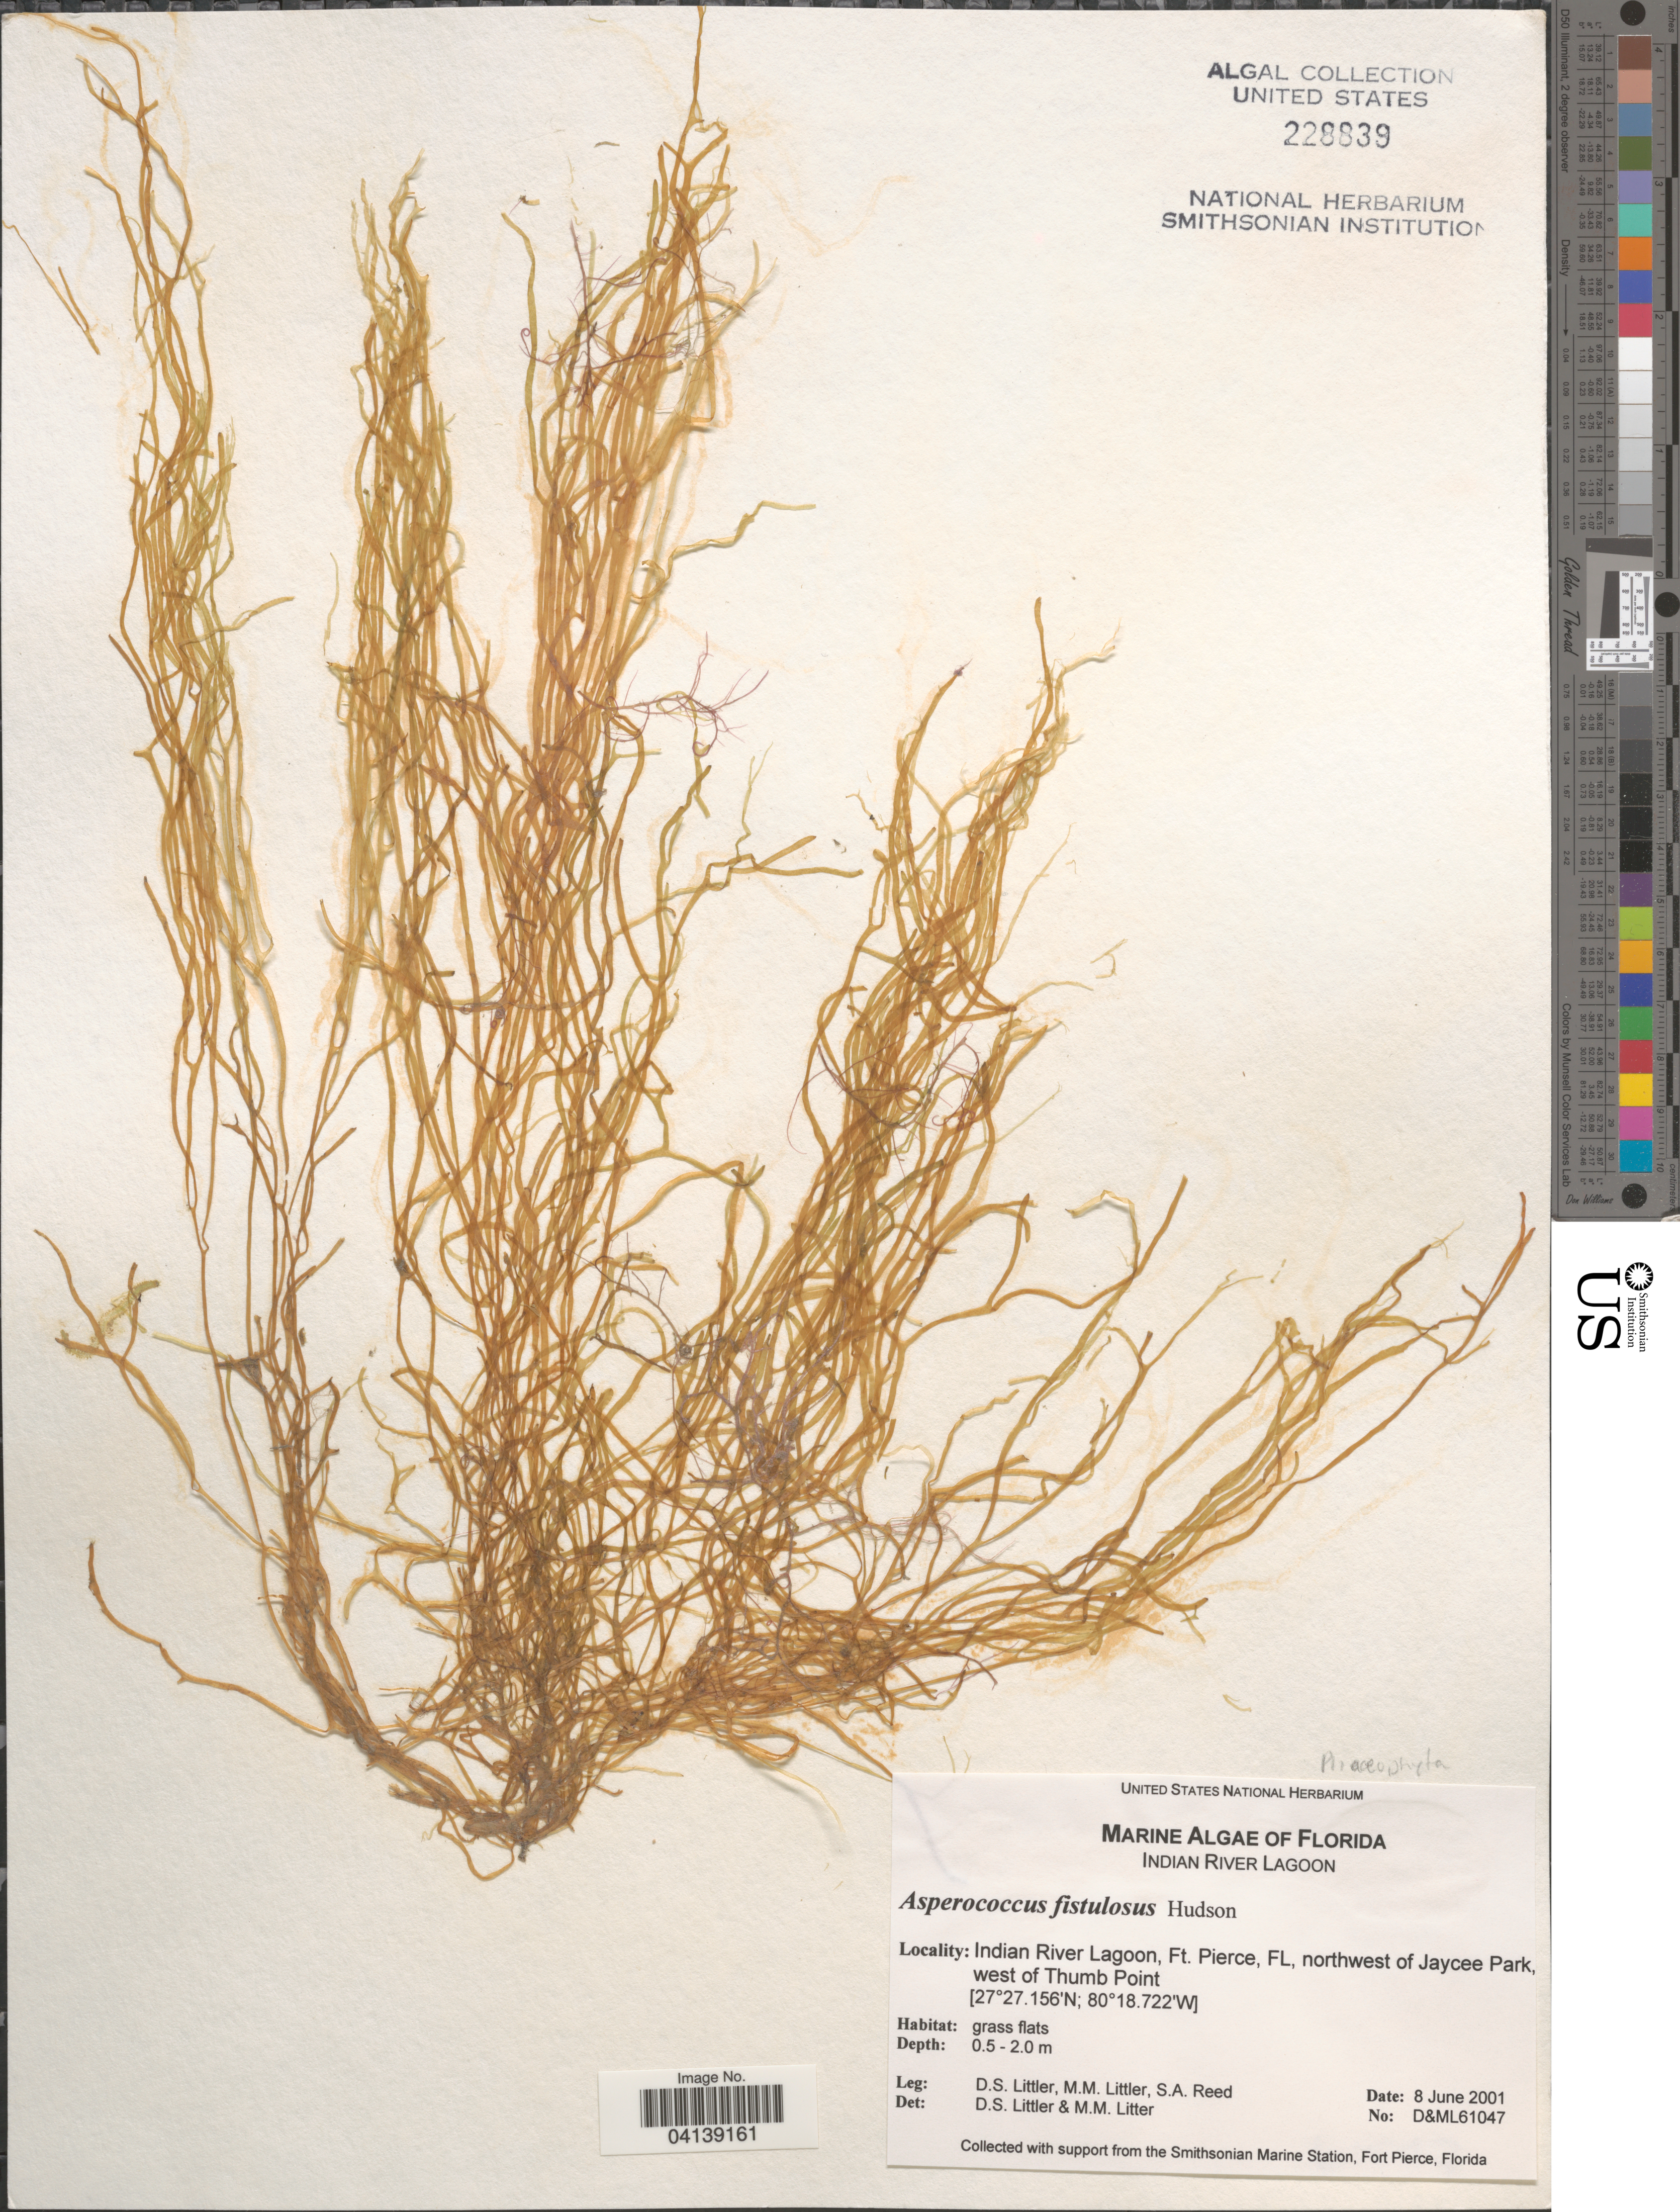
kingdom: Chromista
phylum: Ochrophyta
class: Phaeophyceae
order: Ectocarpales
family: Chordariaceae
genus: Asperococcus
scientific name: Asperococcus fistulosus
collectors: D. S. Littler & S. Reed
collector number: D&ML61047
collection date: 2001-06-08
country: United States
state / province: Florida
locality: Indian River Lagoon, Ft. Pierce, northwest of Jaycee Park, west of Thumb Point.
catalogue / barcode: US 228839